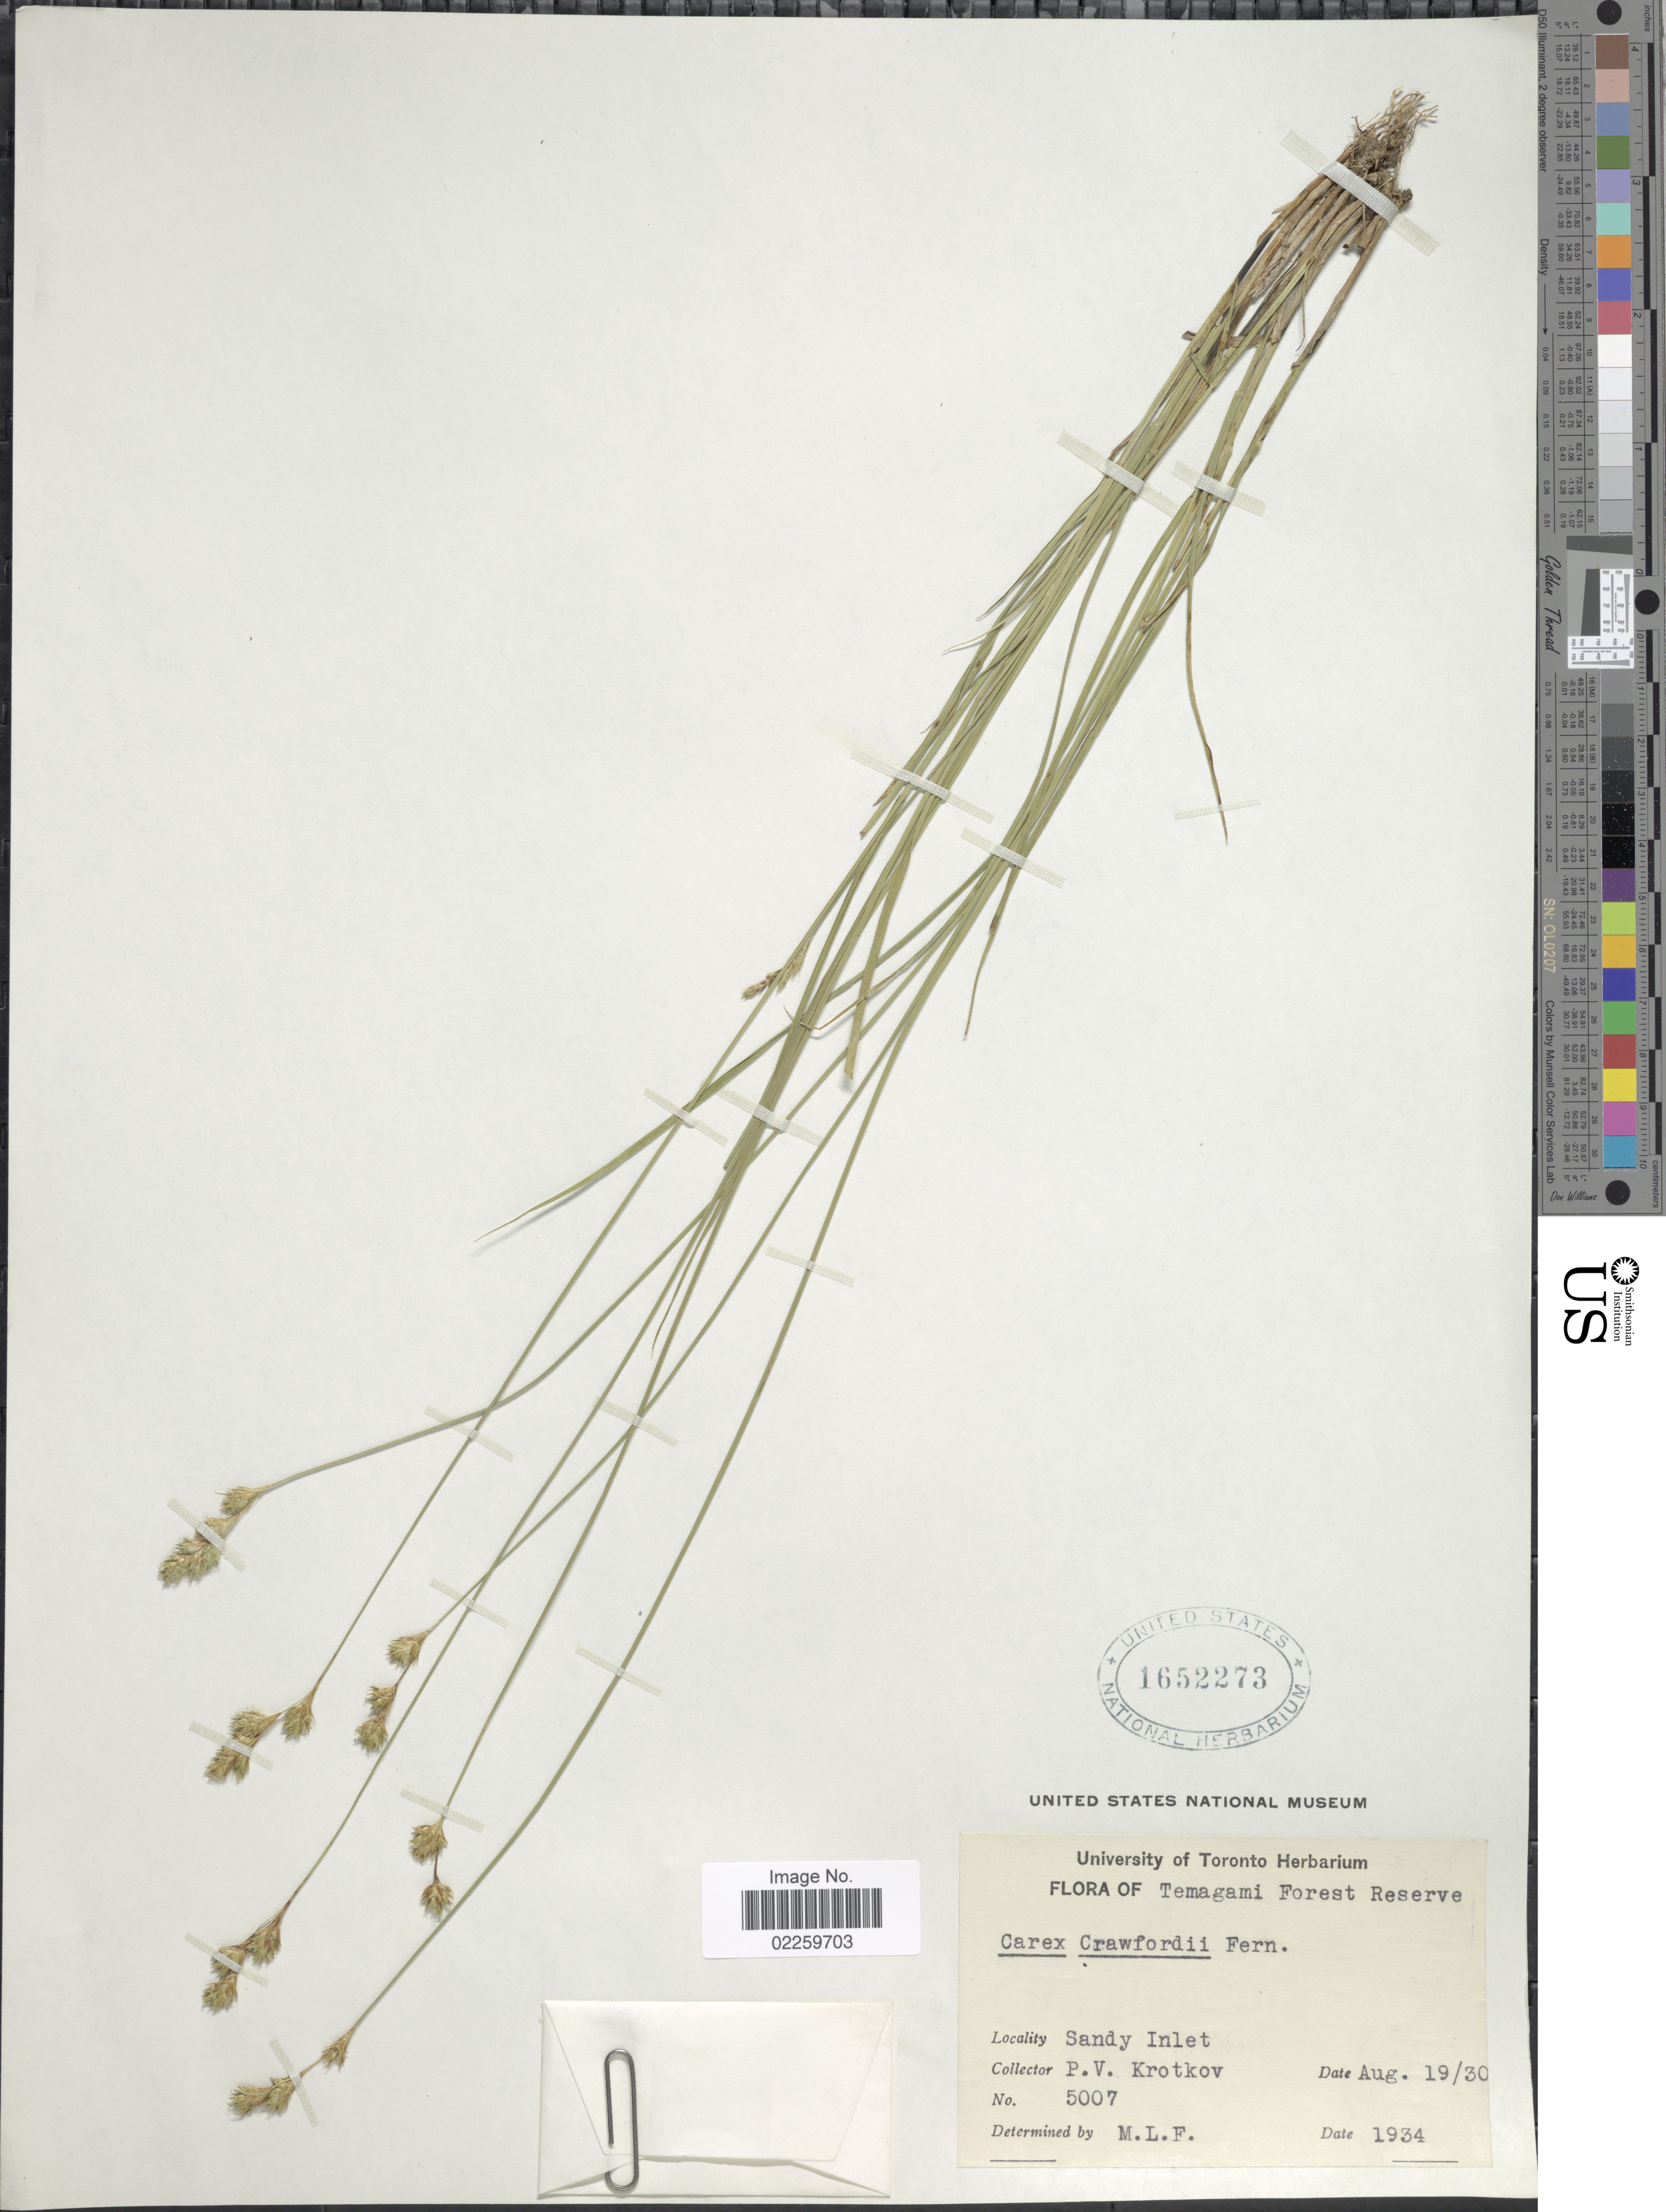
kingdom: Plantae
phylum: Tracheophyta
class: Liliopsida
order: Poales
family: Cyperaceae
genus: Carex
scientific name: Carex crawfordii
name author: Fernald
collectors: P. V. Krotkov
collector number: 5007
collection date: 1930-08-19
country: Canada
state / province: Ontario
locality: Temagami Forest Reserve, Sandy Inlet.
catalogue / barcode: US 1652273